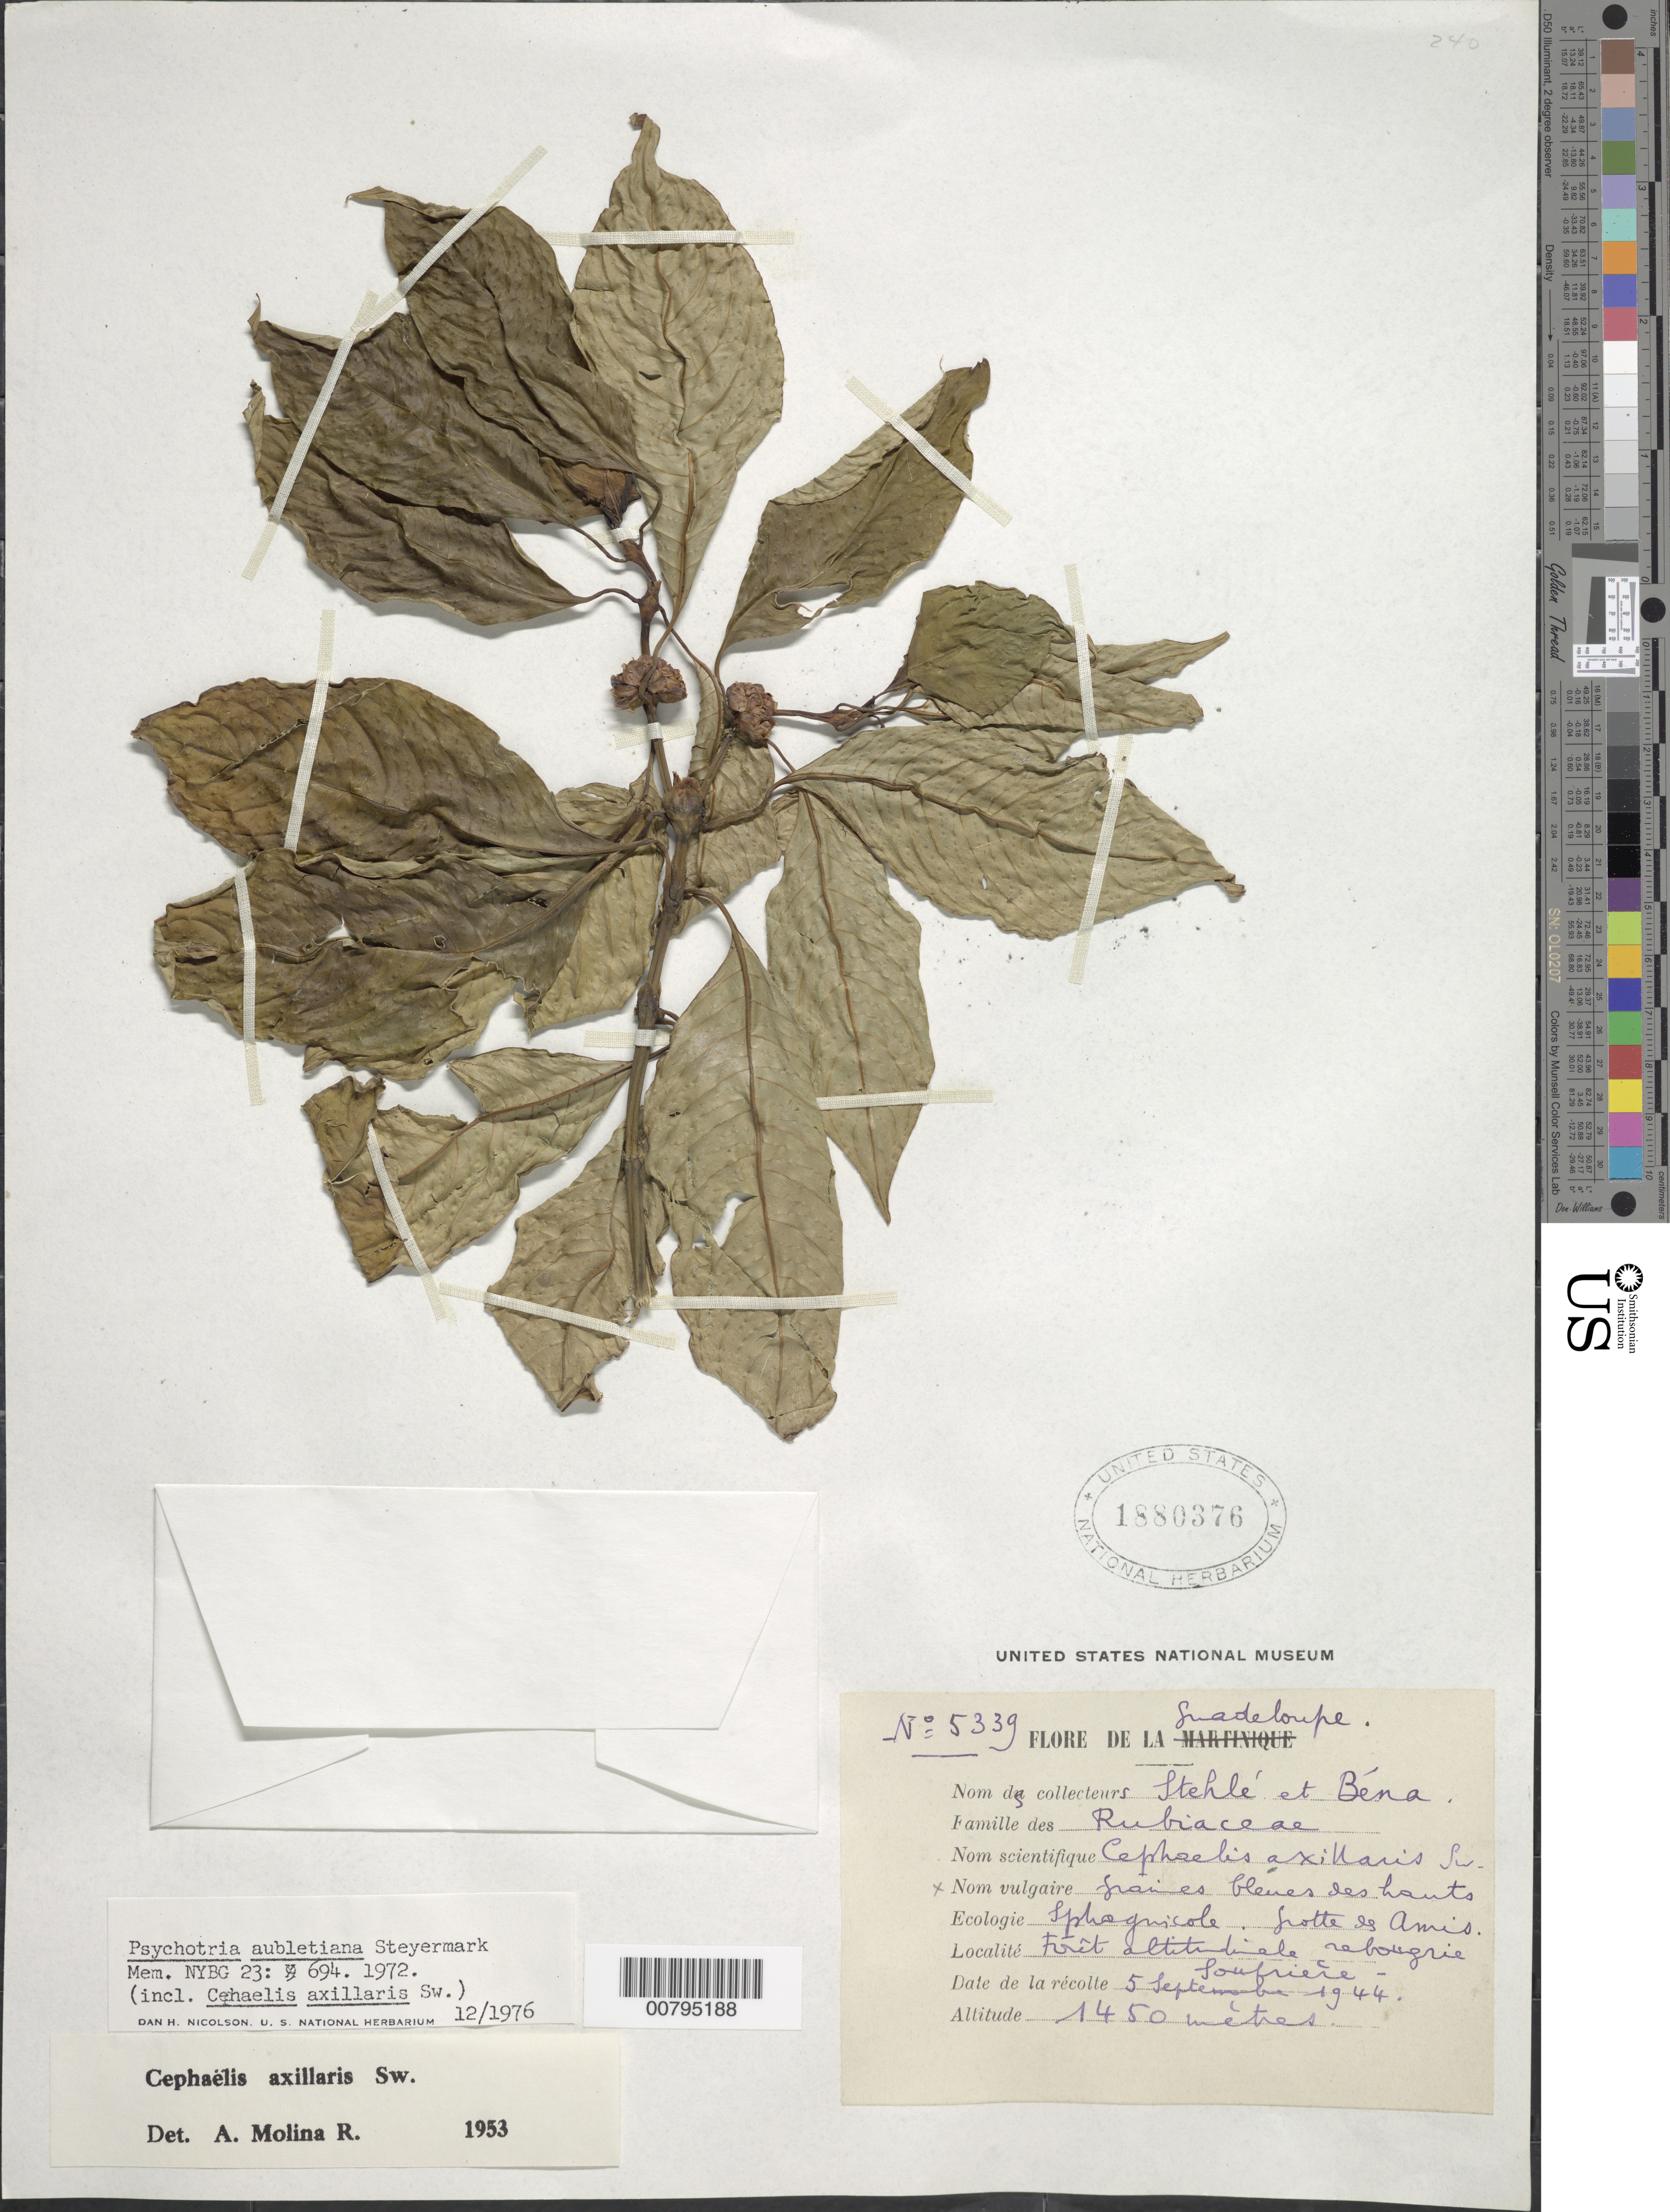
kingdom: Plantae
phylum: Tracheophyta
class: Magnoliopsida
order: Gentianales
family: Rubiaceae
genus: Psychotria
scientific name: Psychotria aubletiana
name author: Steyerm.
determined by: Nicolson, Dan H.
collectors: H. Stehlé & P. Bena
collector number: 5339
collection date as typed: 05 Sep 1944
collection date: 1944-09-05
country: Martinique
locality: Morne Vert.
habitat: Foret altitudinale rebougrie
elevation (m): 1450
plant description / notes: Common name: Graines bléues des hauts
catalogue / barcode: US 1880376